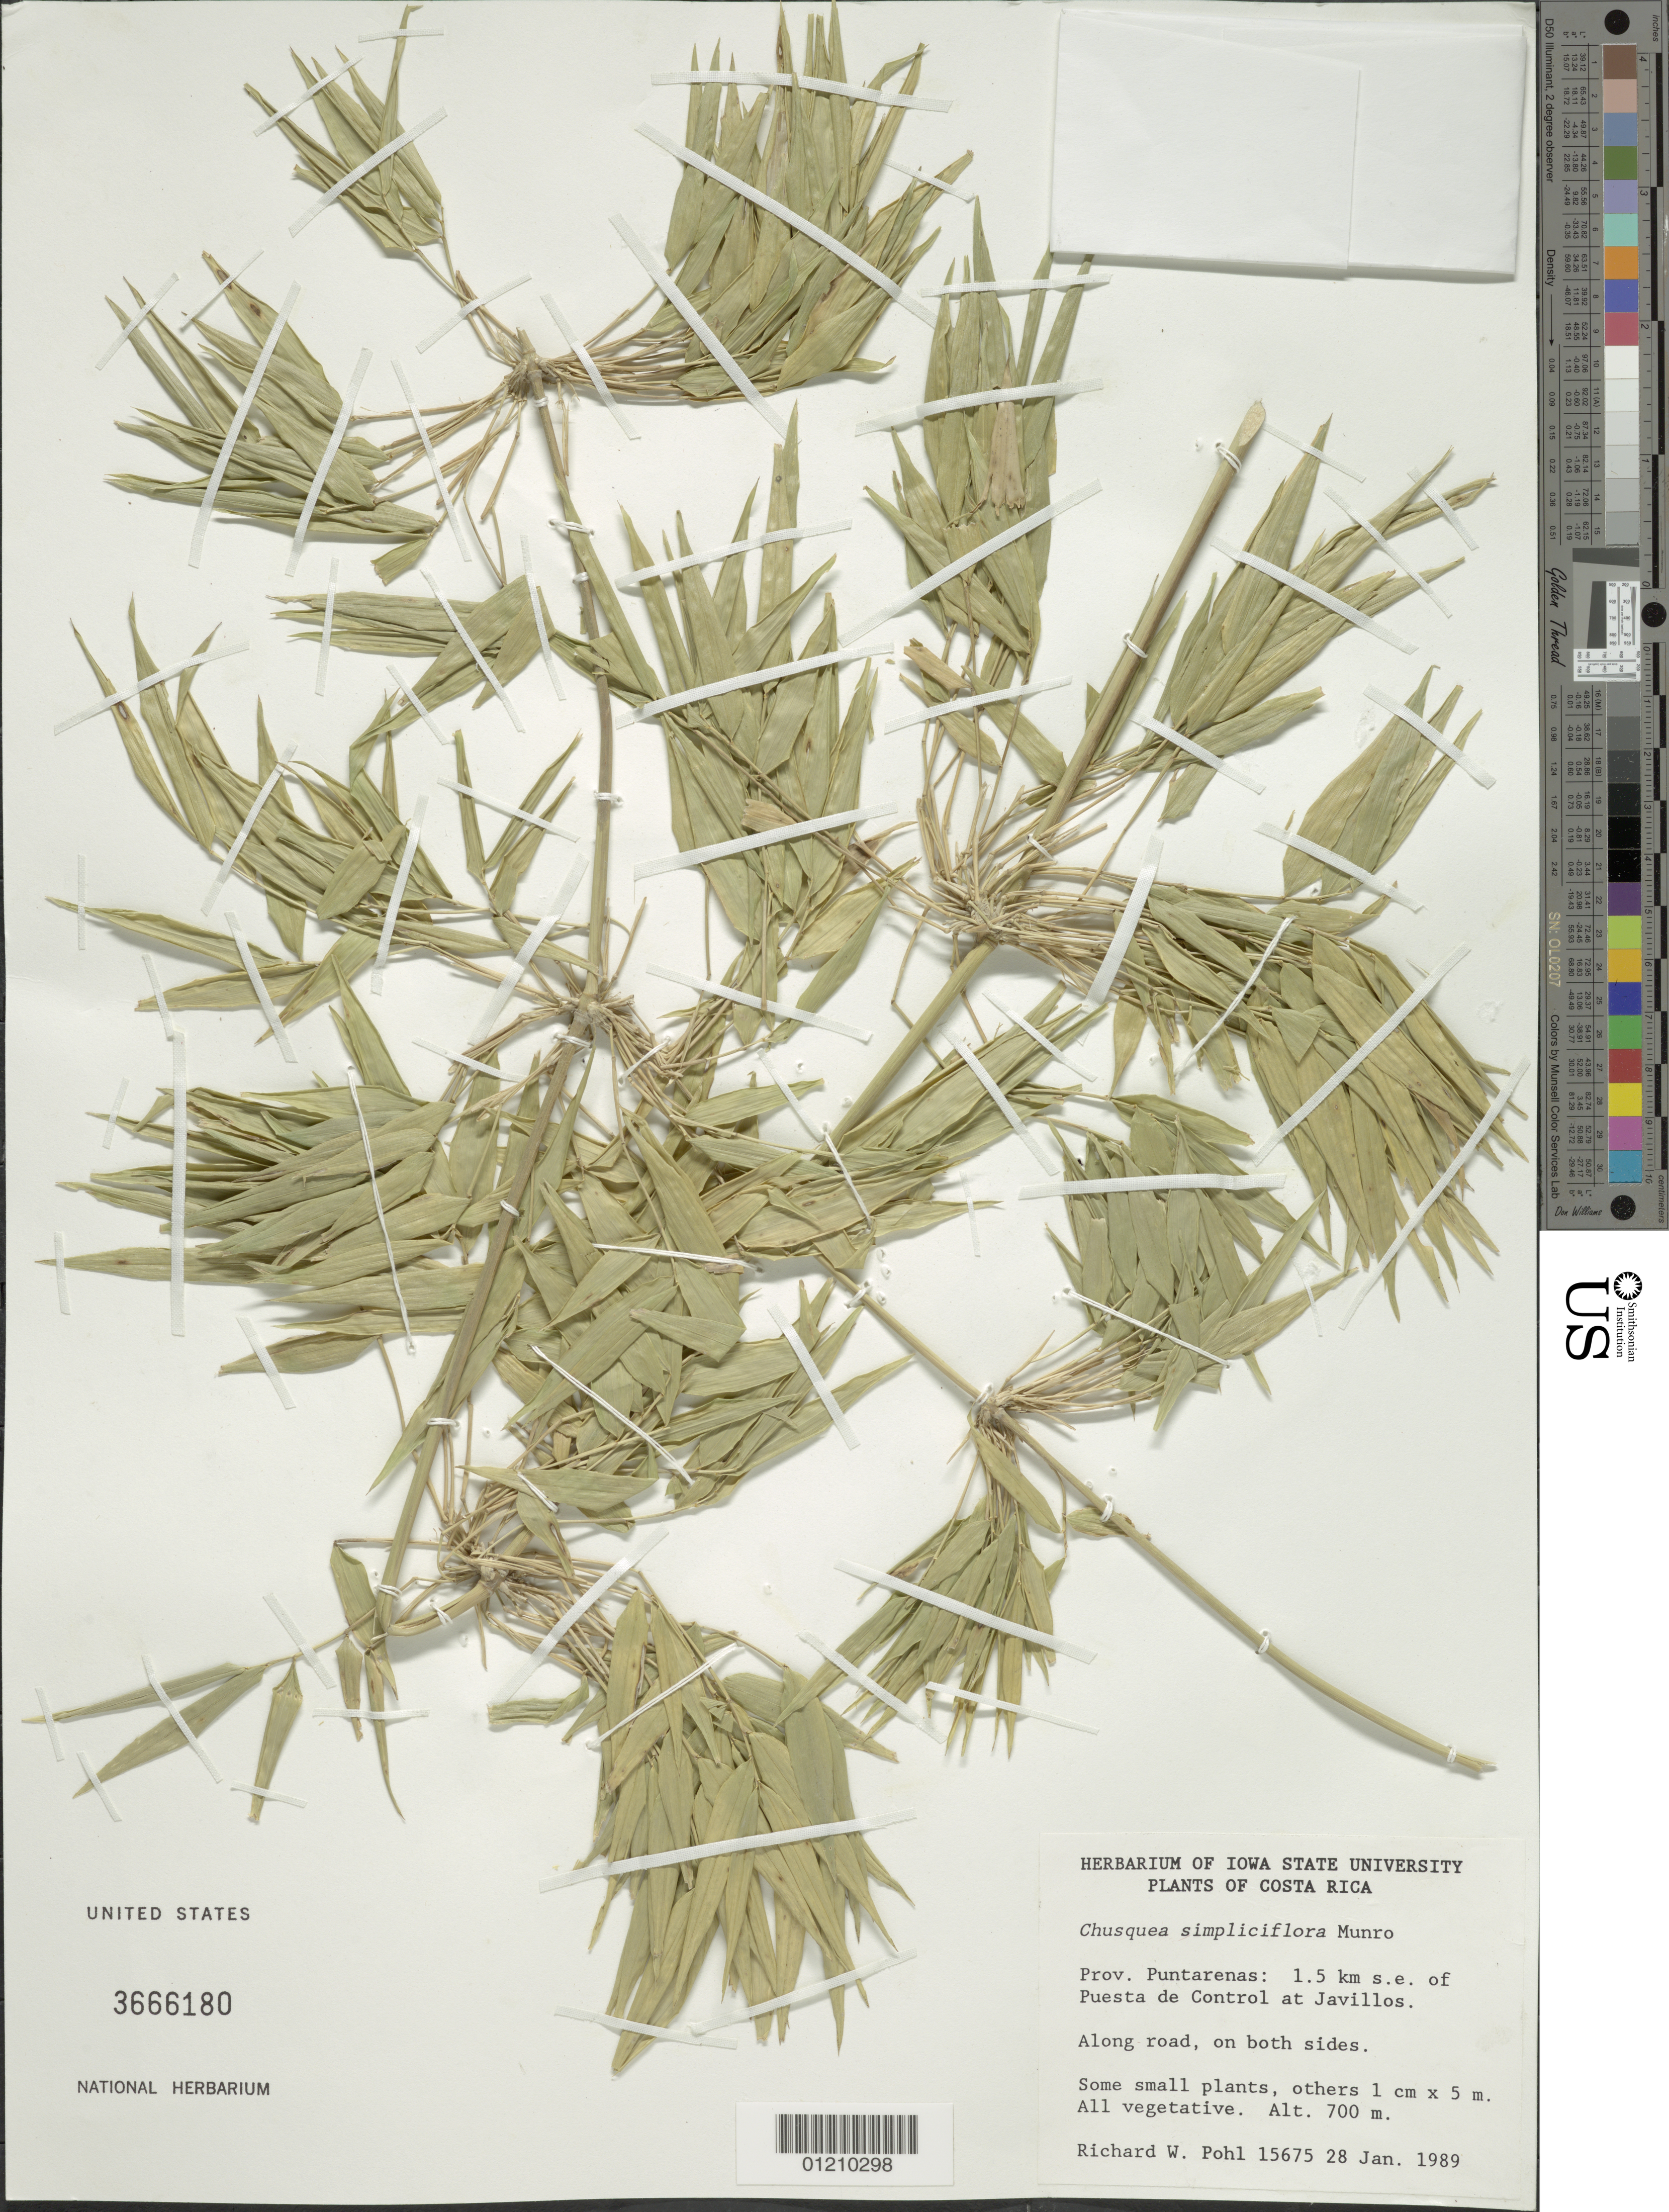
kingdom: Plantae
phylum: Tracheophyta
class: Liliopsida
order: Poales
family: Poaceae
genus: Chusquea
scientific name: Chusquea simpliciflora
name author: Munro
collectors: R. W. Pohl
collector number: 15675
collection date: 1989-01-28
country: Costa Rica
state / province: Puntarenas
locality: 1.5 km S.E. of Puesta de Control at Javillos.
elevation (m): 700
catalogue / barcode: US 3666180